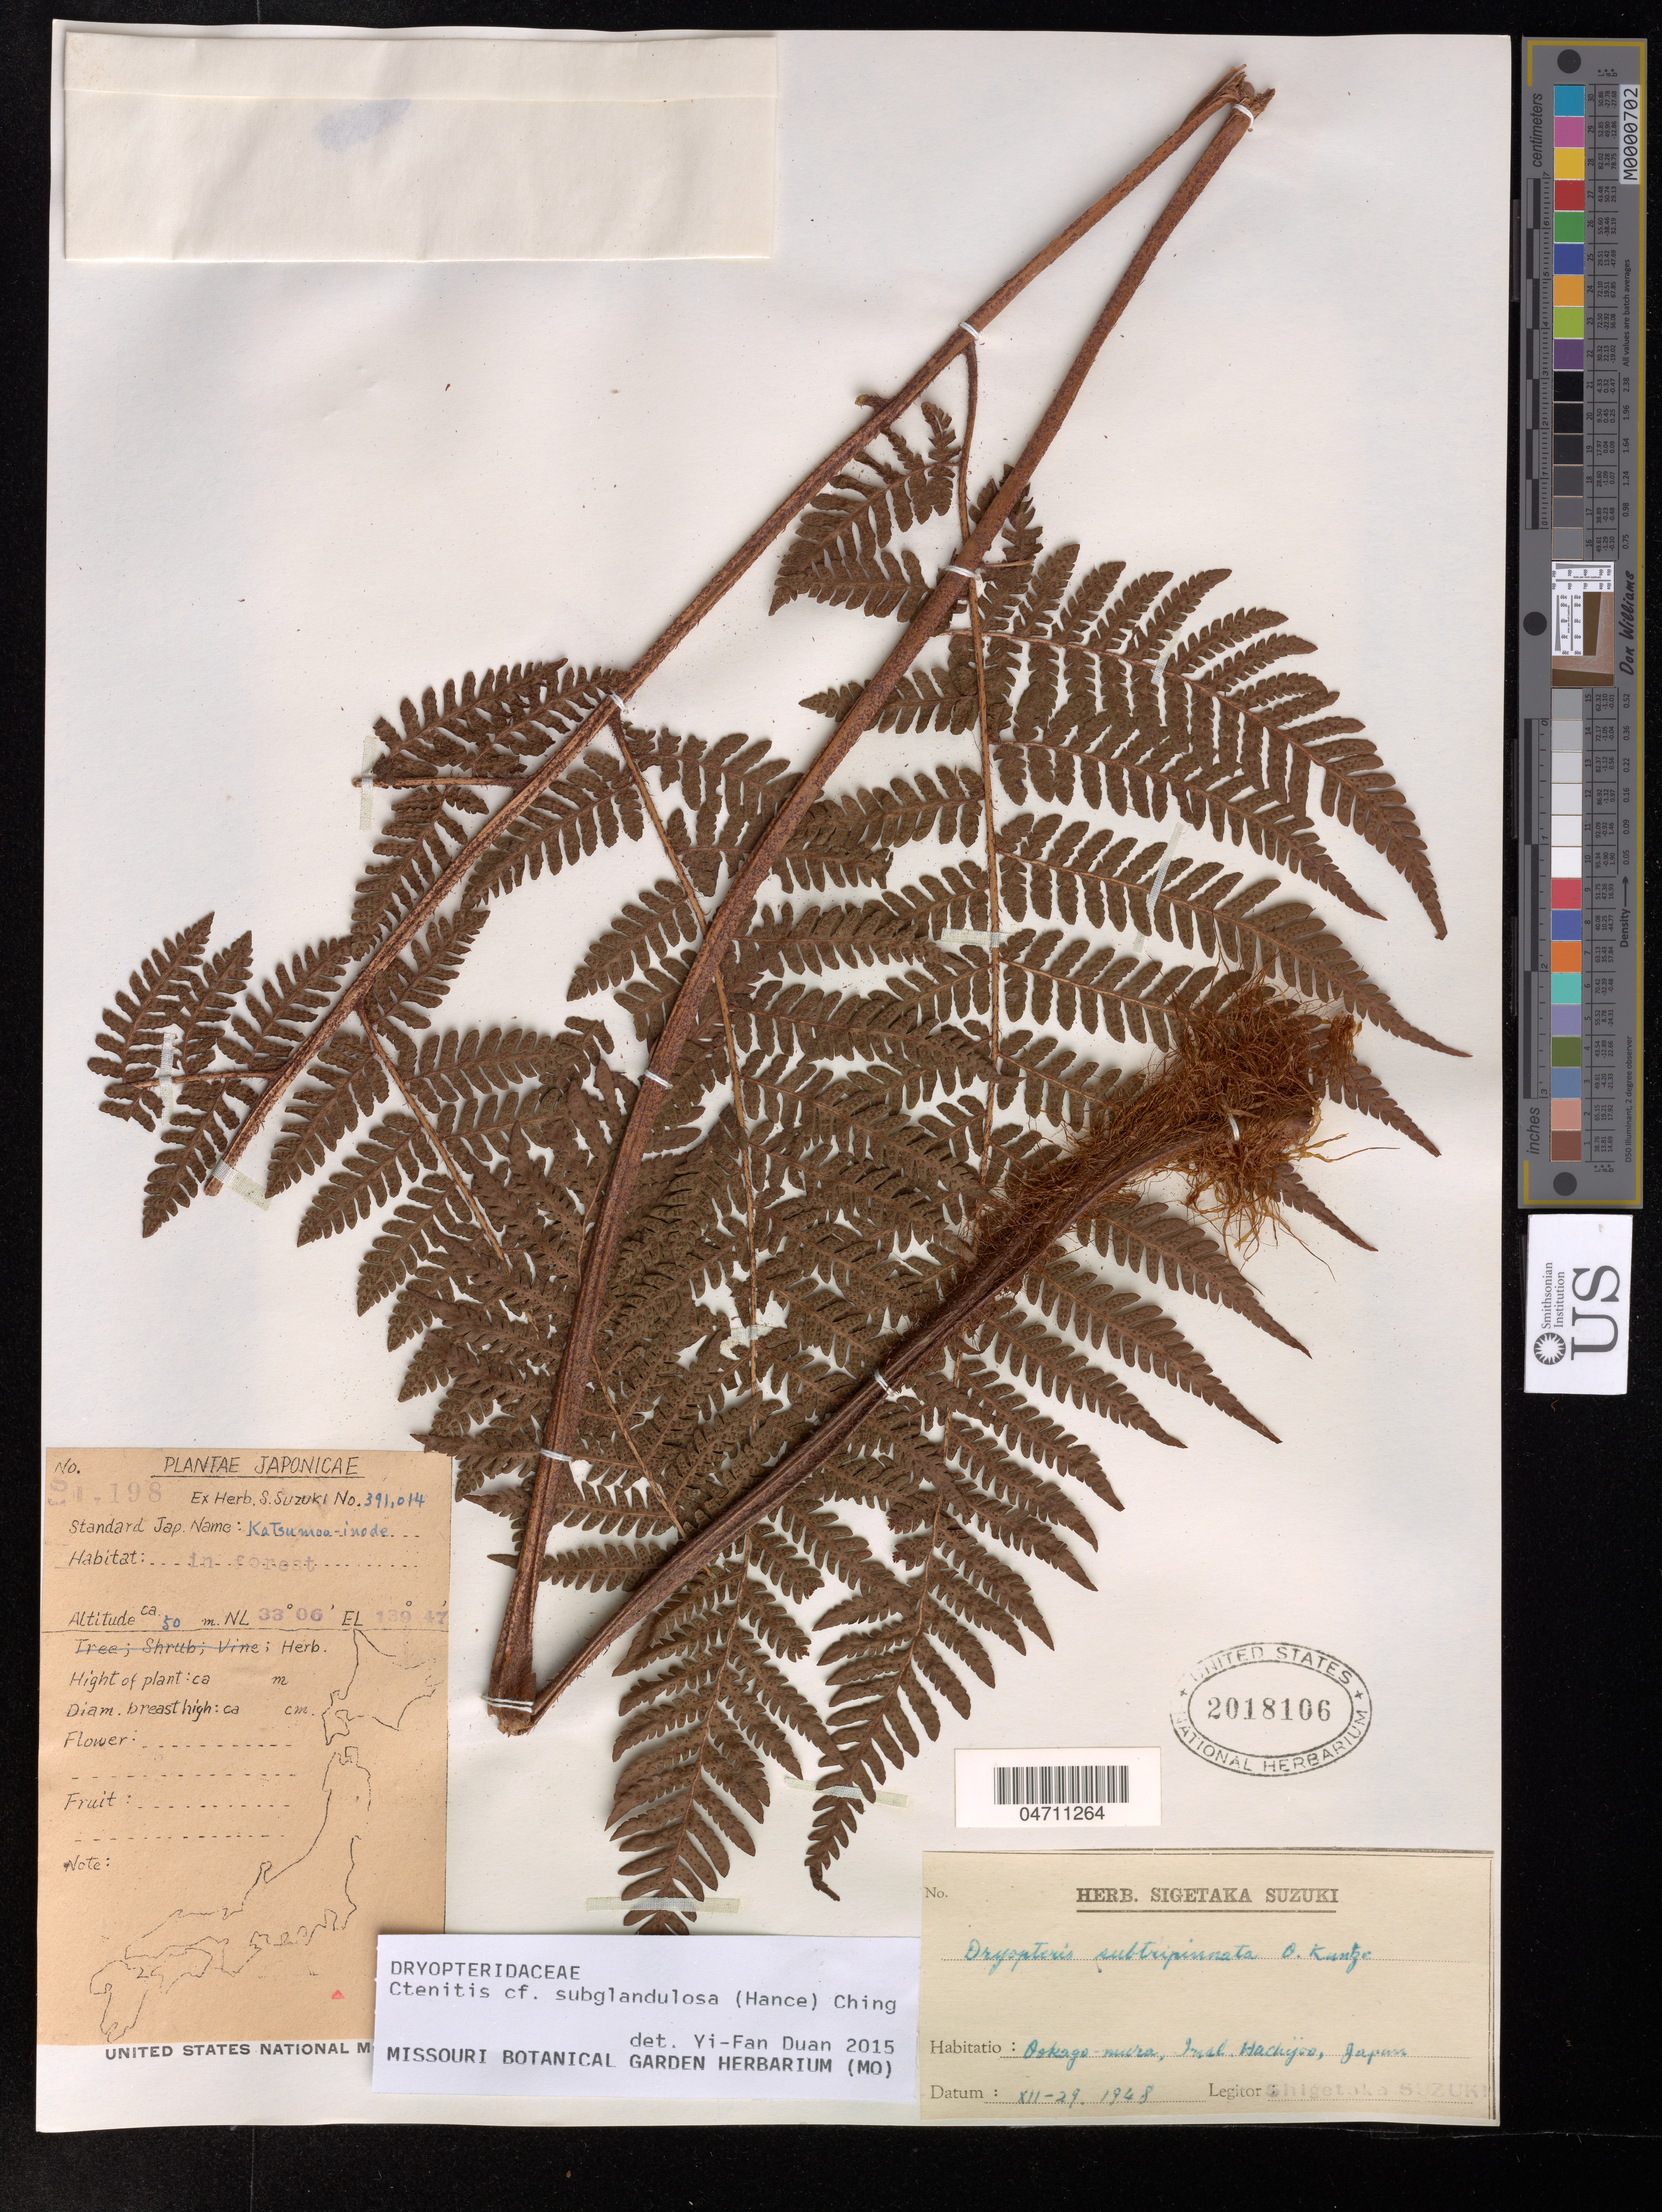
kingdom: Plantae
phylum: Tracheophyta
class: Polypodiopsida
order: Polypodiales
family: Dryopteridaceae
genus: Ctenitis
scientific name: Ctenitis subglandulosa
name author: (Hance) Ching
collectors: S. Suzuki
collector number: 391,014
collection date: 1948-12-29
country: Japan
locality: Oakago - mura, Isl. Hachijoo.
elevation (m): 50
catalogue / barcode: US 2018106